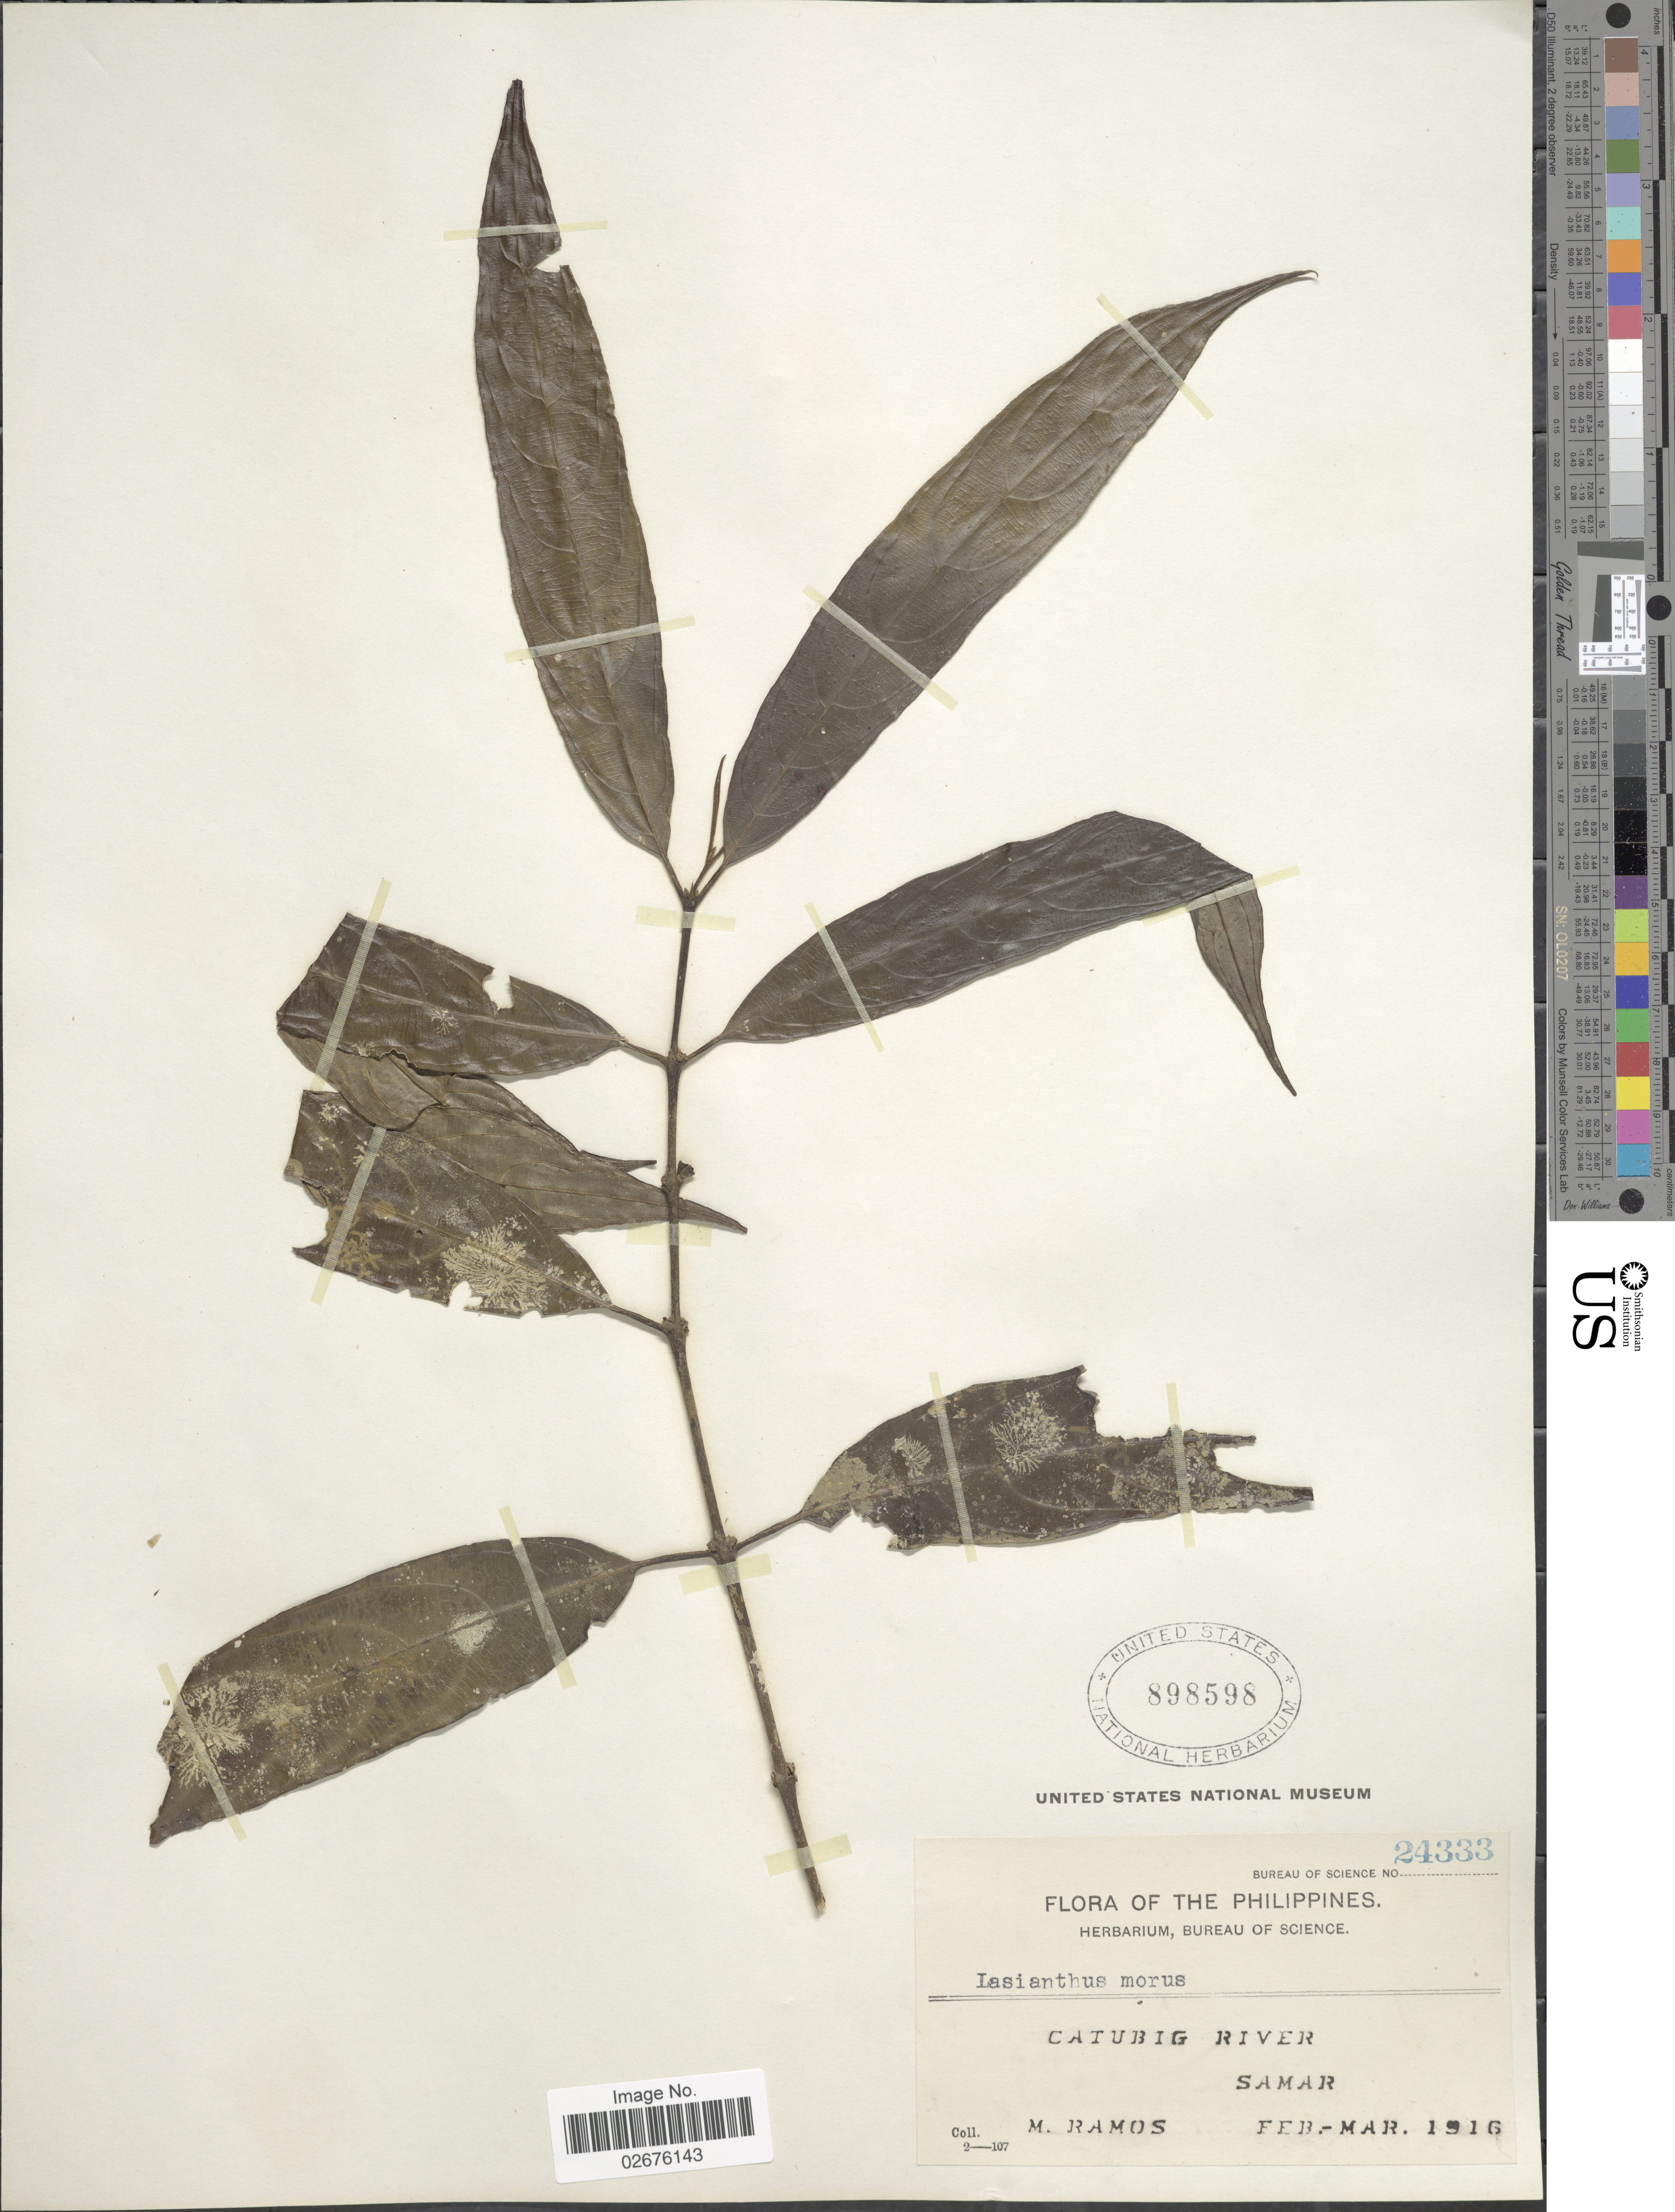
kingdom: Plantae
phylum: Tracheophyta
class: Magnoliopsida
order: Gentianales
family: Rubiaceae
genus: Lasianthus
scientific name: Lasianthus morus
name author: Elmer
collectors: M. Ramos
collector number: Bureau of Science 24333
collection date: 1916-02/1916-03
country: Philippines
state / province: Eastern Visayas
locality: Carubig River, Samar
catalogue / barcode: US 898598